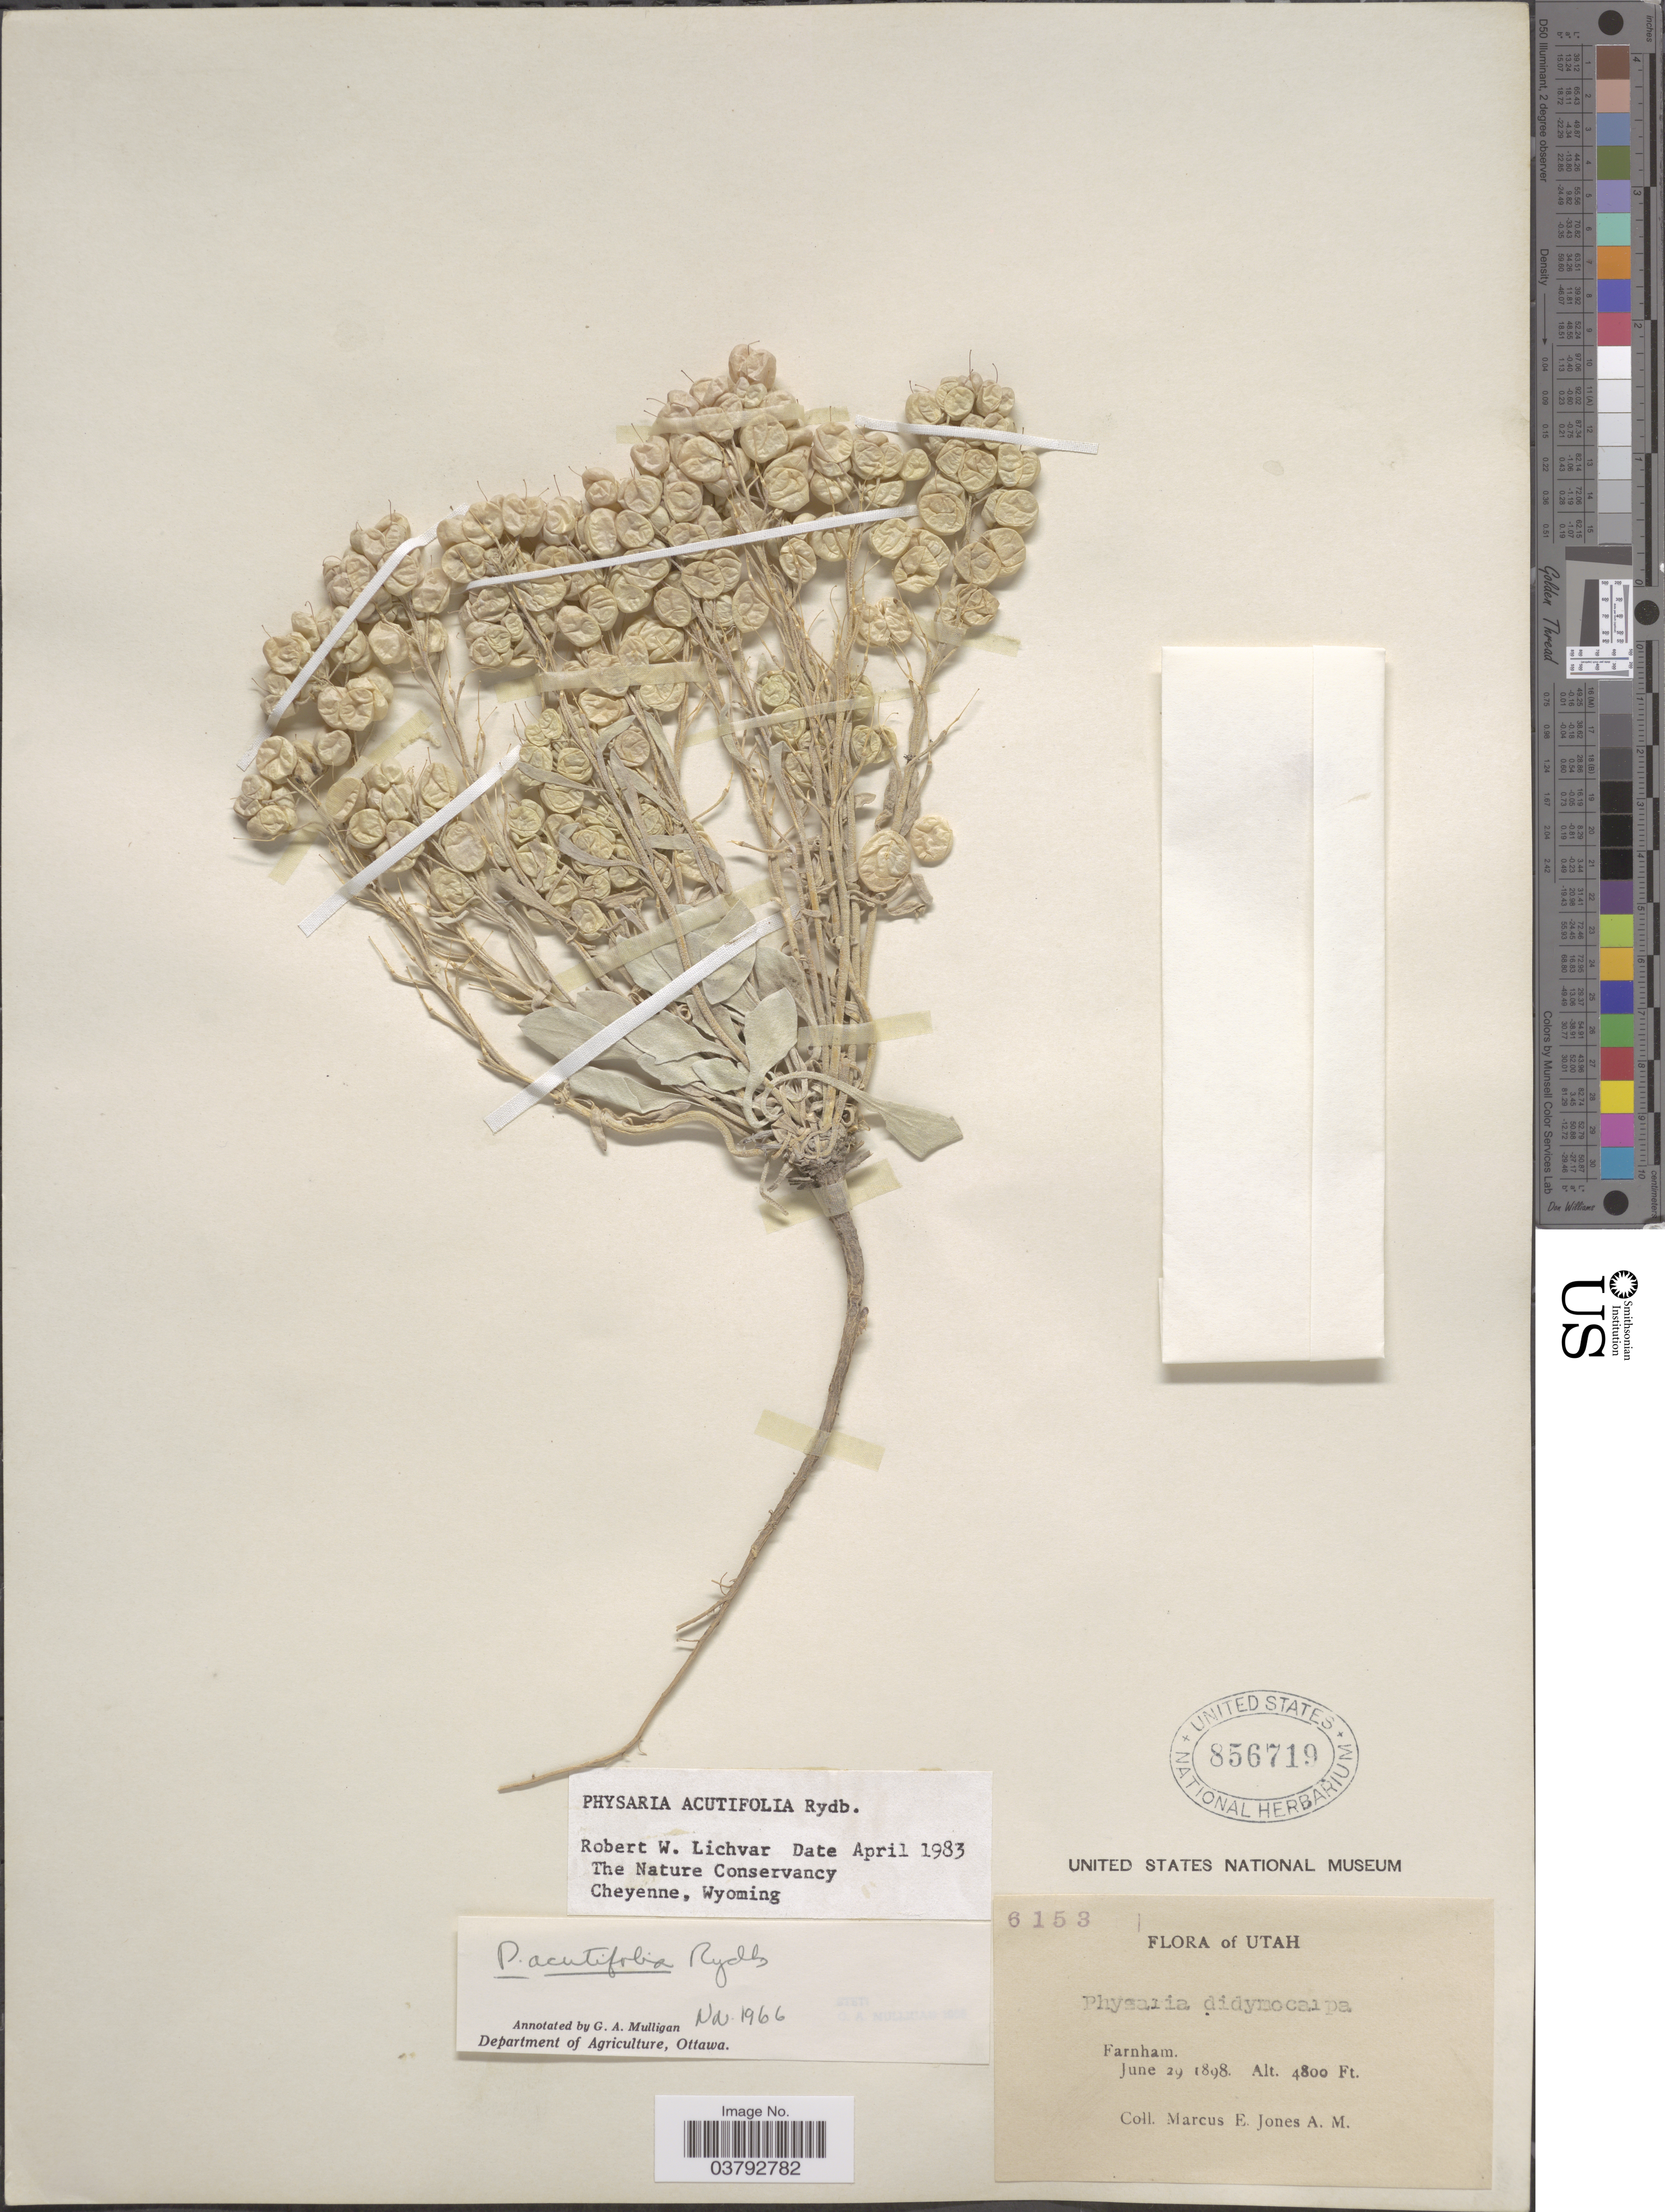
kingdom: Plantae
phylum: Tracheophyta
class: Magnoliopsida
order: Brassicales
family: Brassicaceae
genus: Physaria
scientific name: Physaria acutifolia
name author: Rydb.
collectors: M. E. Jones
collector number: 6153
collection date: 1898-06-29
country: United States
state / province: Utah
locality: Farnham.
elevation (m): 1463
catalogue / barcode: US 856719